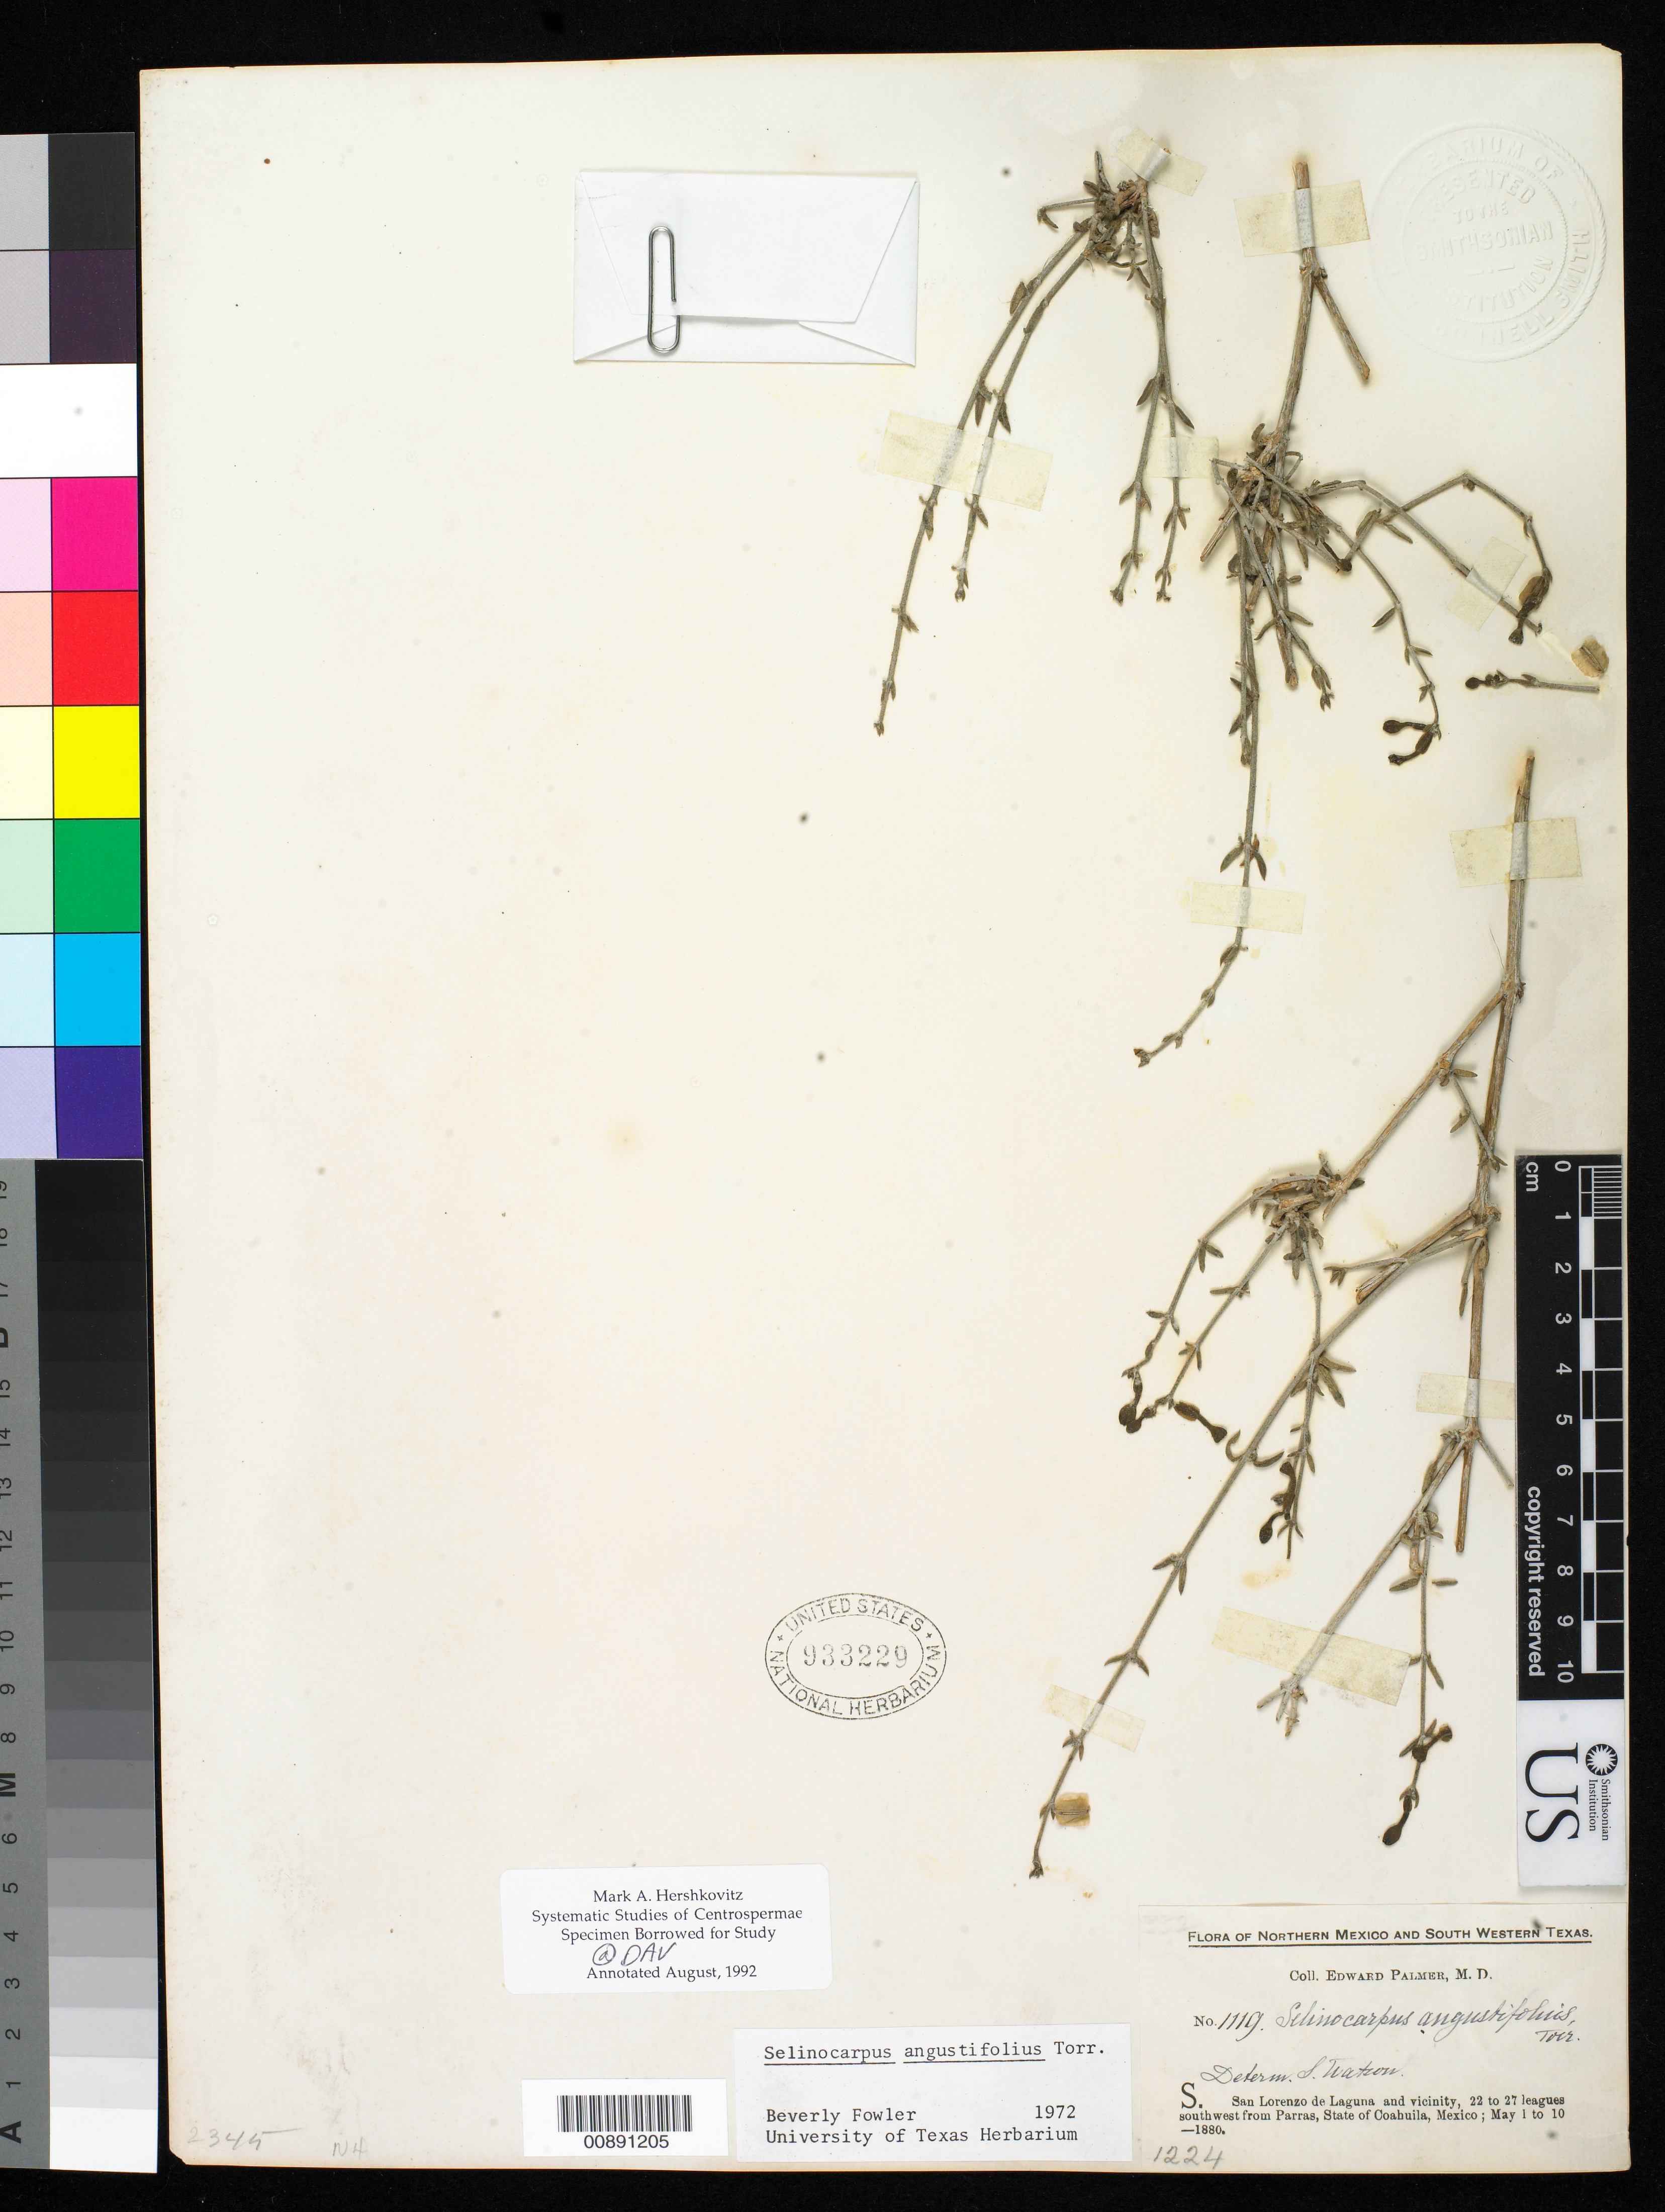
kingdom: Plantae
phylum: Tracheophyta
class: Magnoliopsida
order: Caryophyllales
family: Nyctaginaceae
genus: Acleisanthes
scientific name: Acleisanthes angustifolius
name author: (Torr.) R.A. Levin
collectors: E. Palmer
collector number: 1119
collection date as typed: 01 May 1880 to 10 May 1880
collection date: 1880-05-01/1880-05-10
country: Mexico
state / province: Coahuila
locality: S. San Lorenzo de Laguna and vicinity, 22 to 27 leagues southwest from Parras, Coahuila.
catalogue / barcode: US 933229